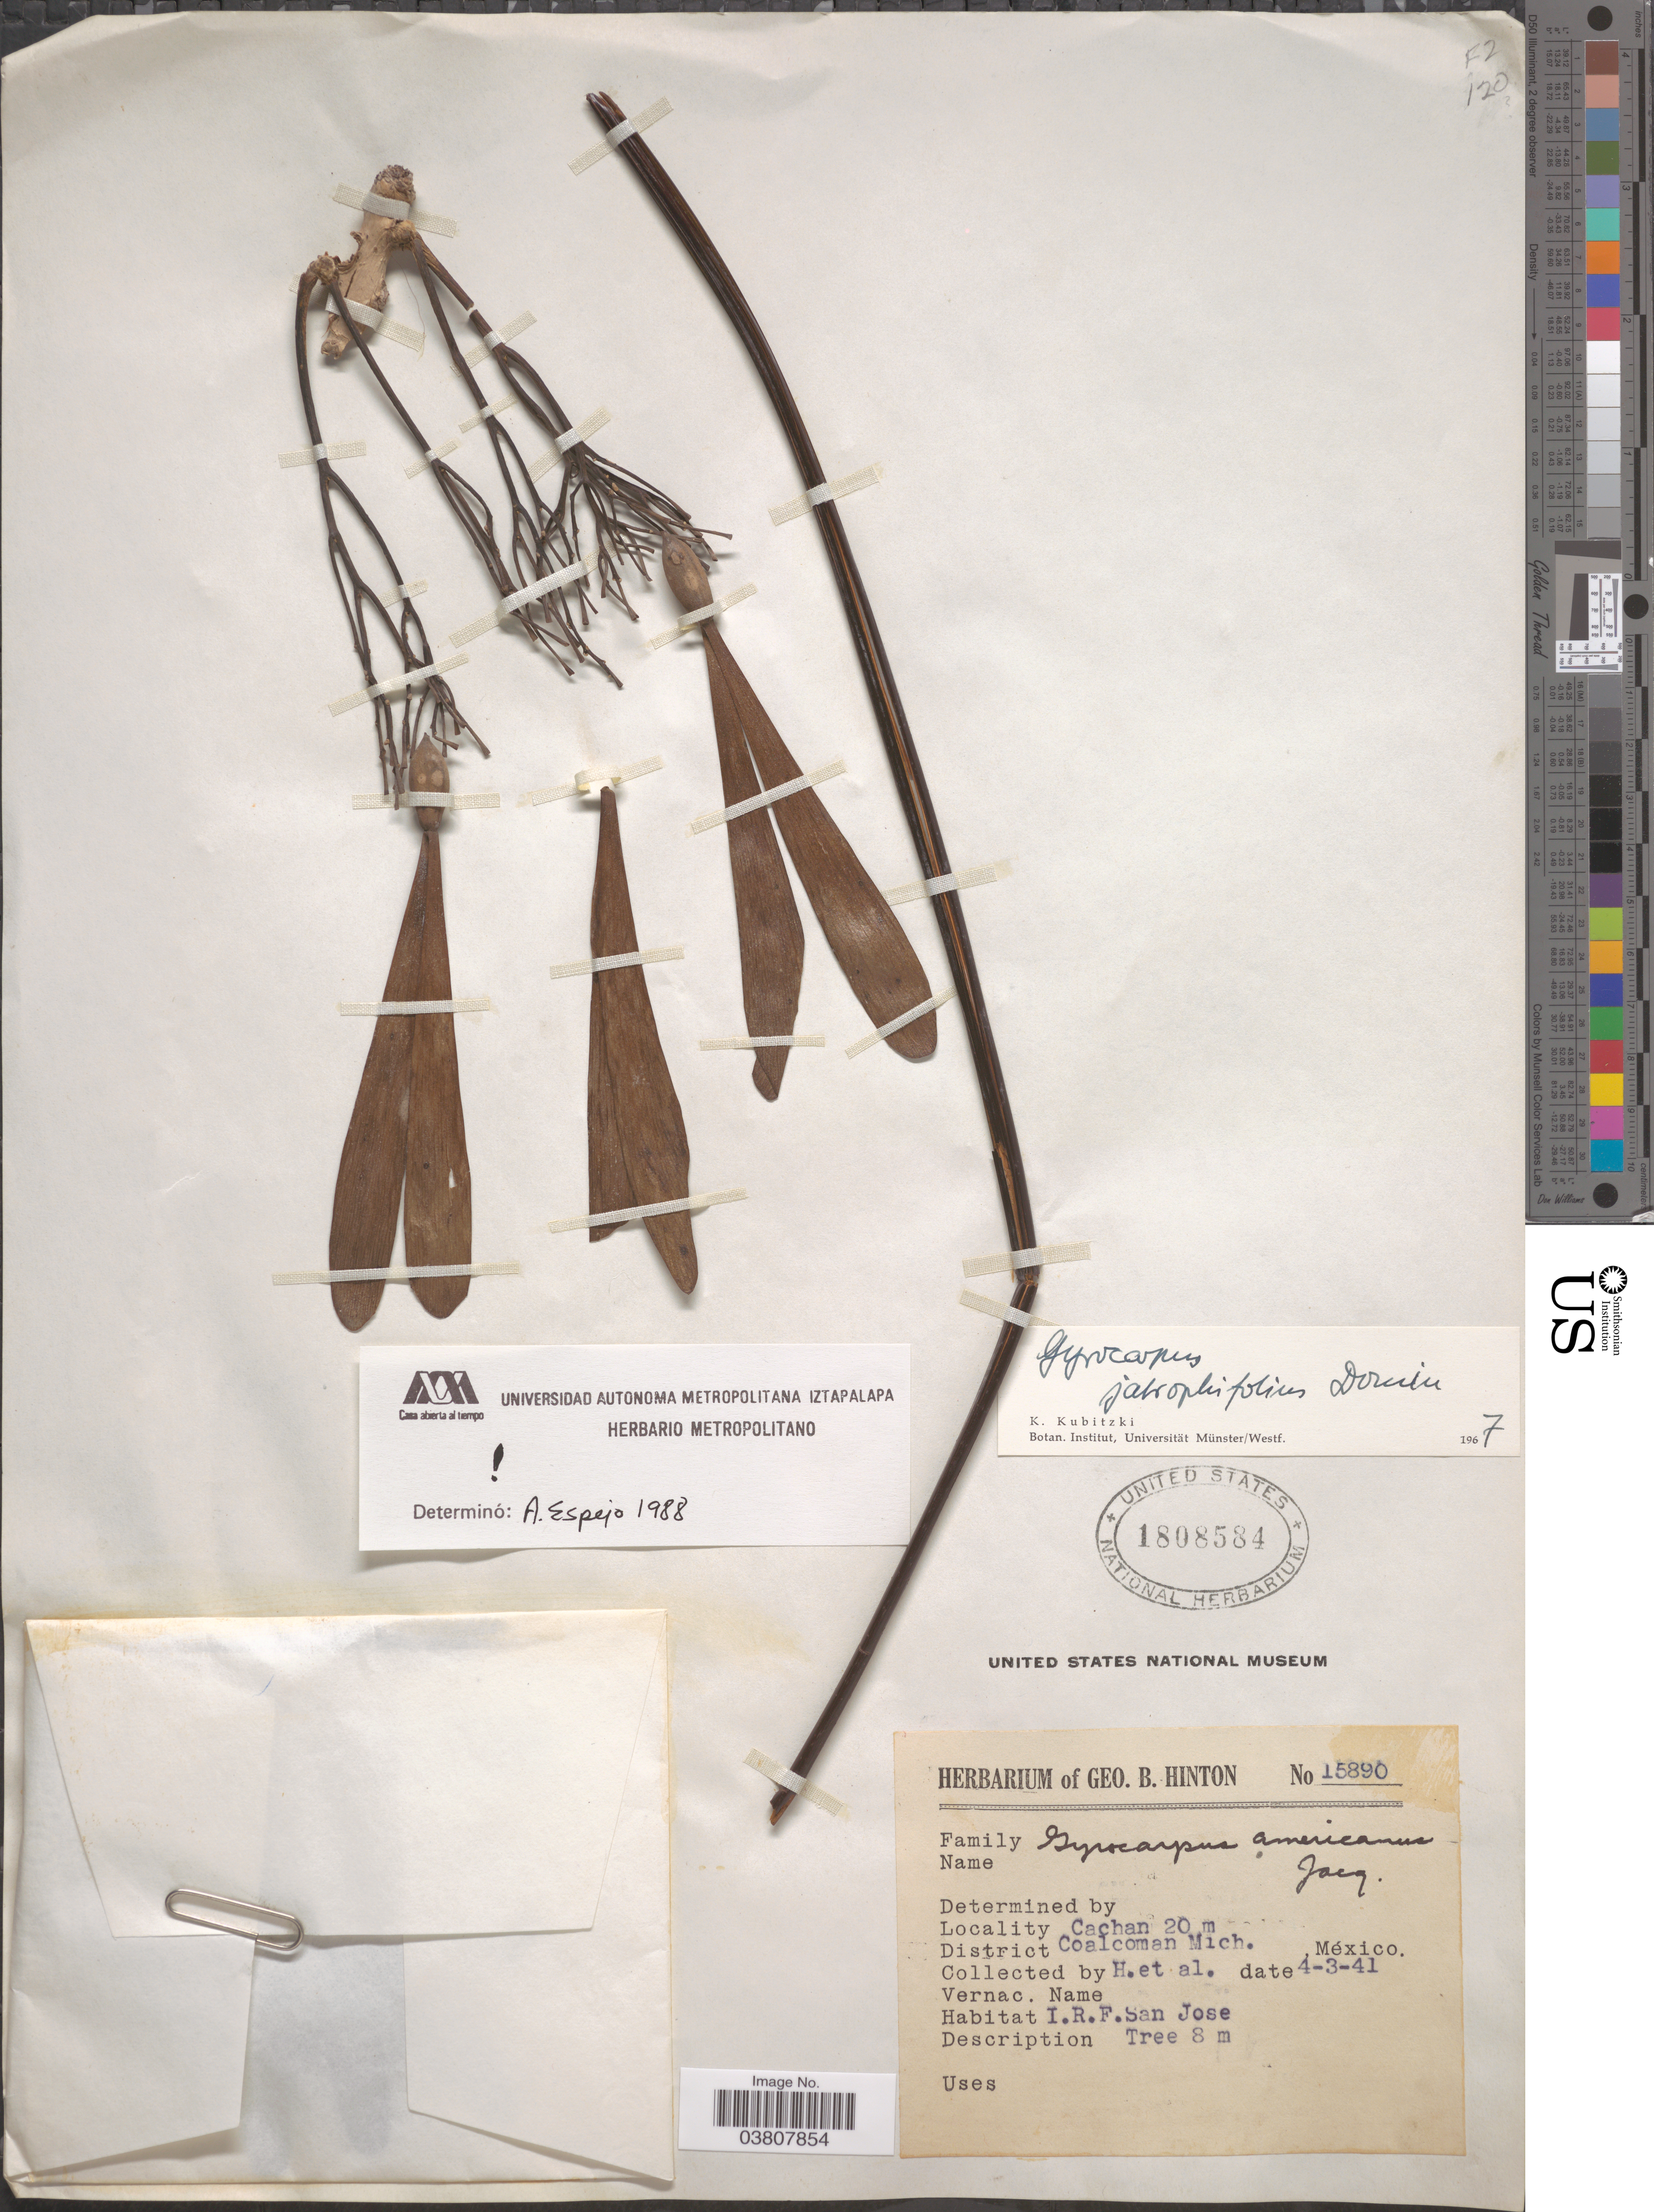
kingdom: Plantae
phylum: Tracheophyta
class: Magnoliopsida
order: Laurales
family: Hernandiaceae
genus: Gyrocarpus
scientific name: Gyrocarpus jatrophifolius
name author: Domin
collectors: G. B. Hinton & et al.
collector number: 15890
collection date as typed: Transcribed d/m/y: 4/3/41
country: Mexico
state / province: Michoacán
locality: Cachan. District Coalcoman.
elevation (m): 20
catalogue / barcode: US 1808584